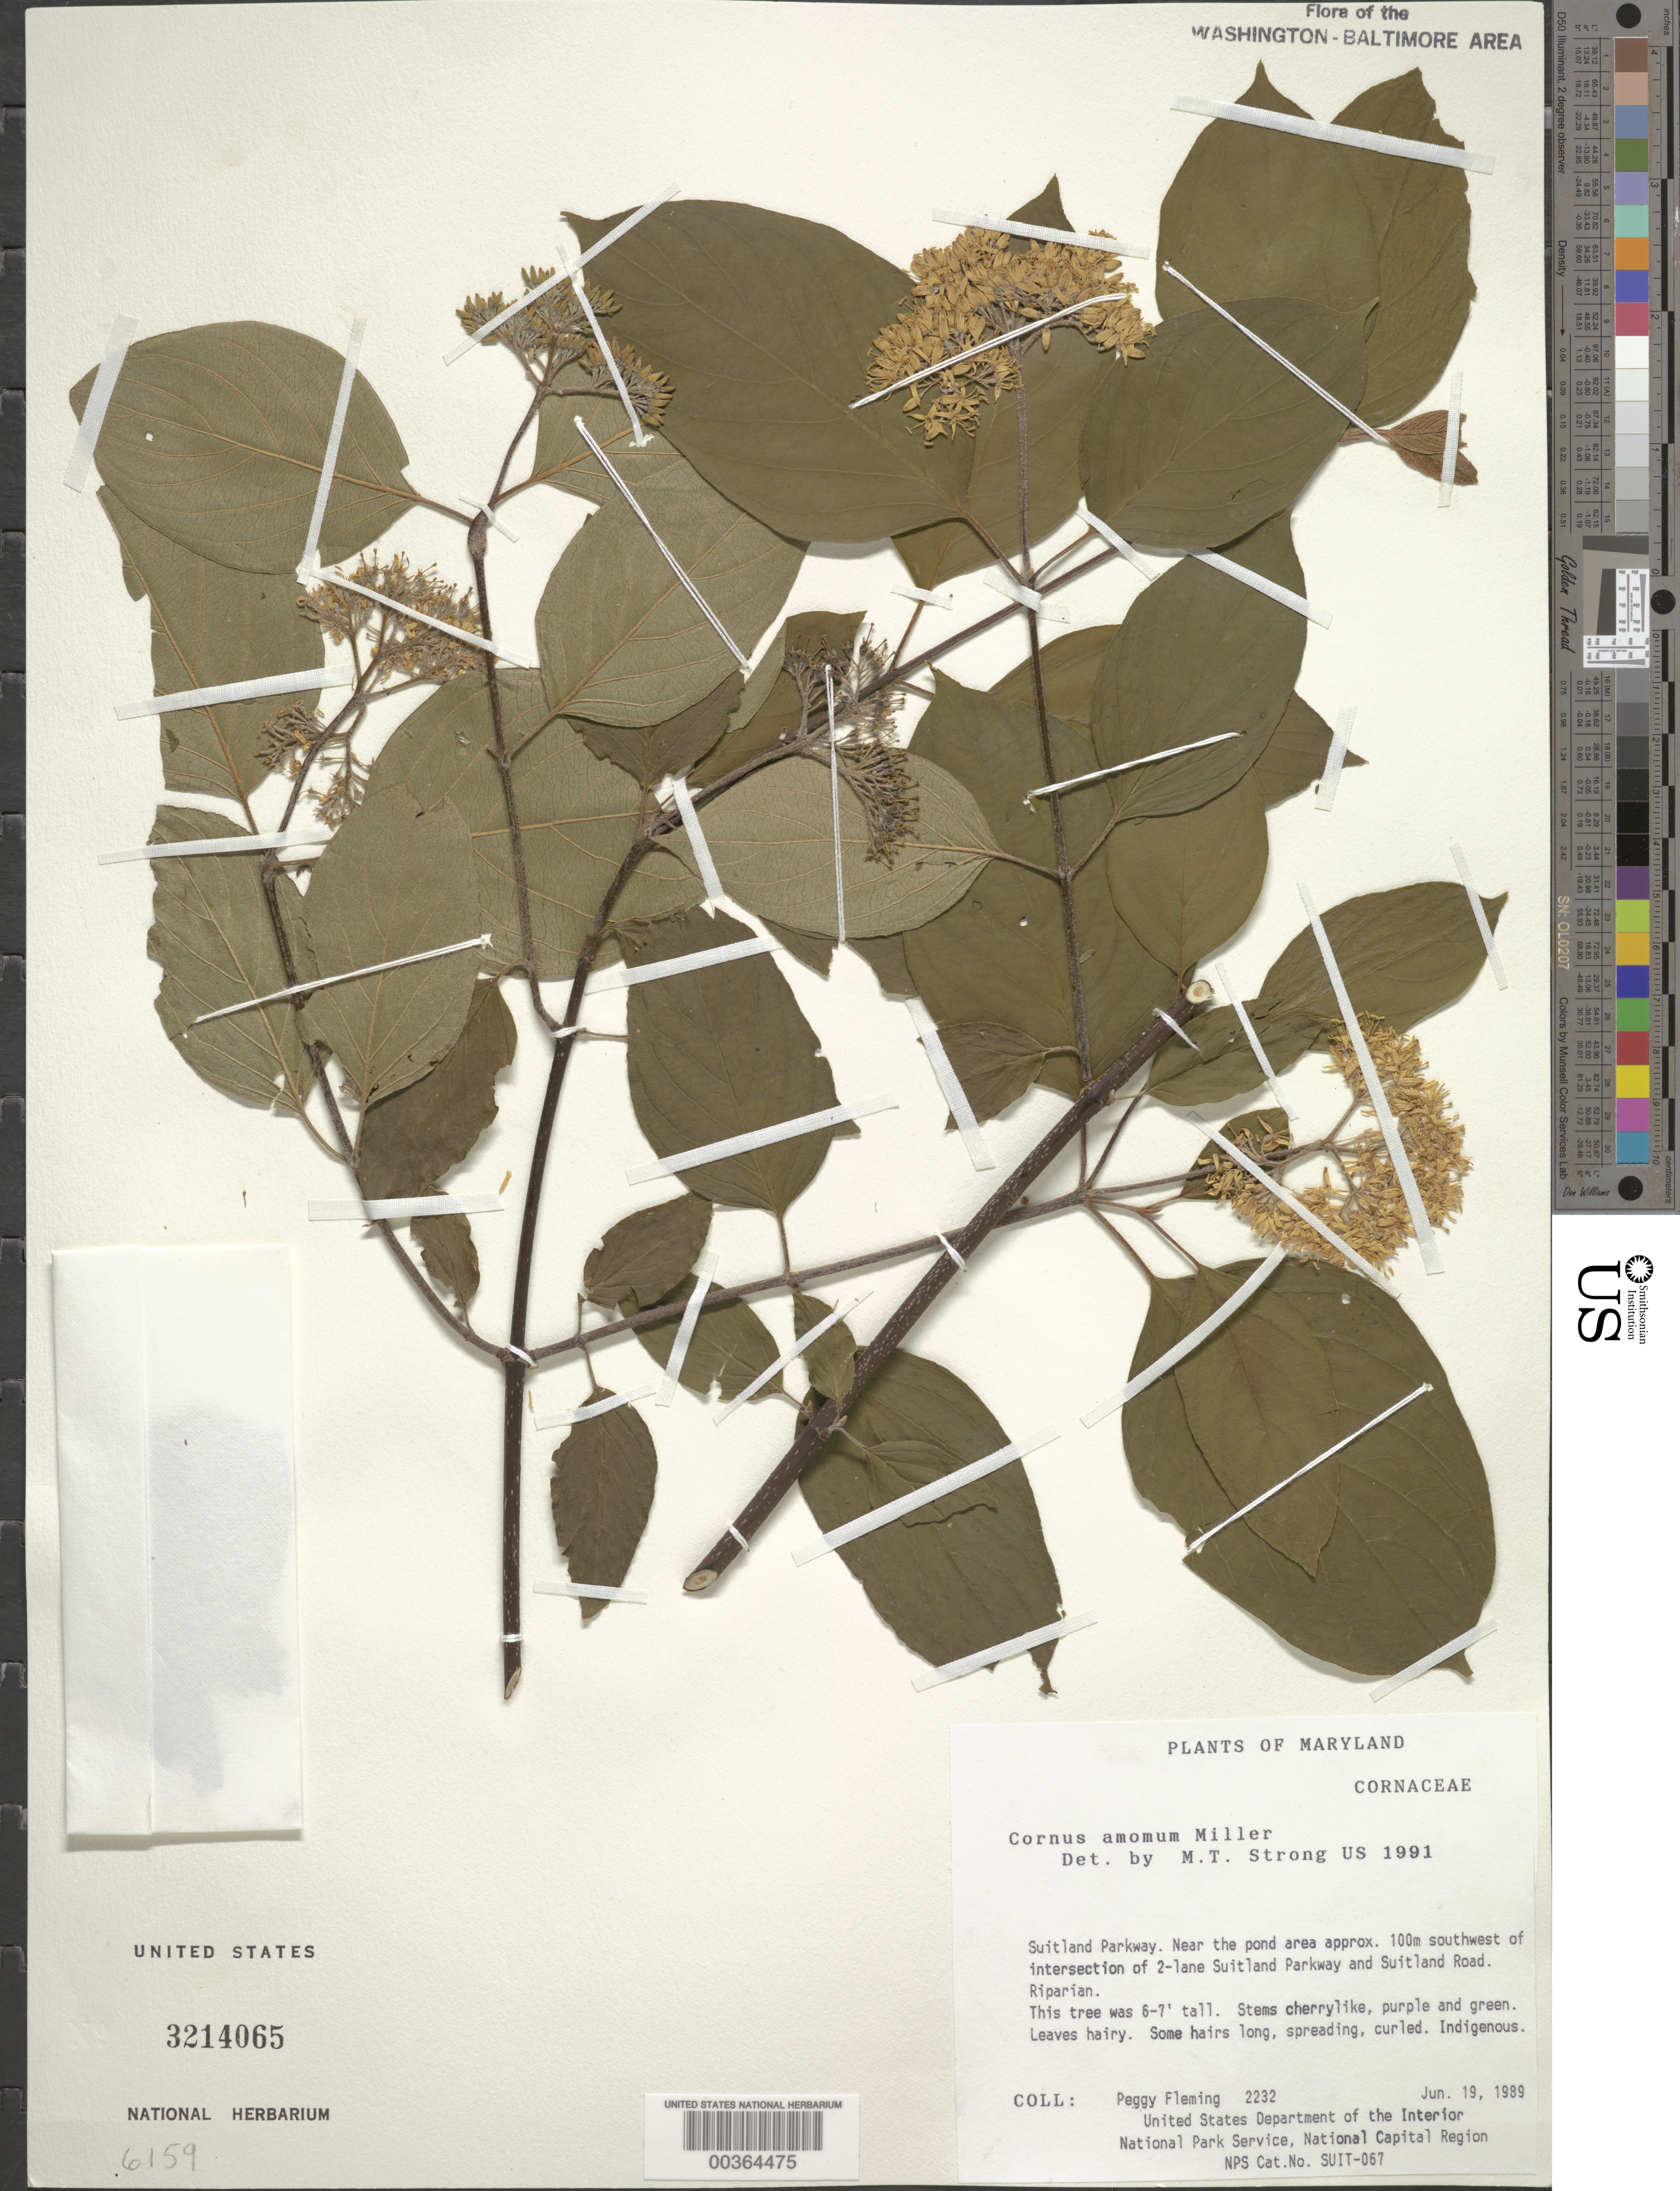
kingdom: Plantae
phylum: Tracheophyta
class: Magnoliopsida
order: Cornales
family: Cornaceae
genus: Cornus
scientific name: Cornus amomum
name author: Mill.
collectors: P. Fleming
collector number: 2232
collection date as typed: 19 Jun 1989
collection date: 1989-06-19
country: United States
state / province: Maryland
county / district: Prince George's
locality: SW of intersection of 2 Lane Suitland Parkway and Suitland Road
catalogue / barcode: US 3214065